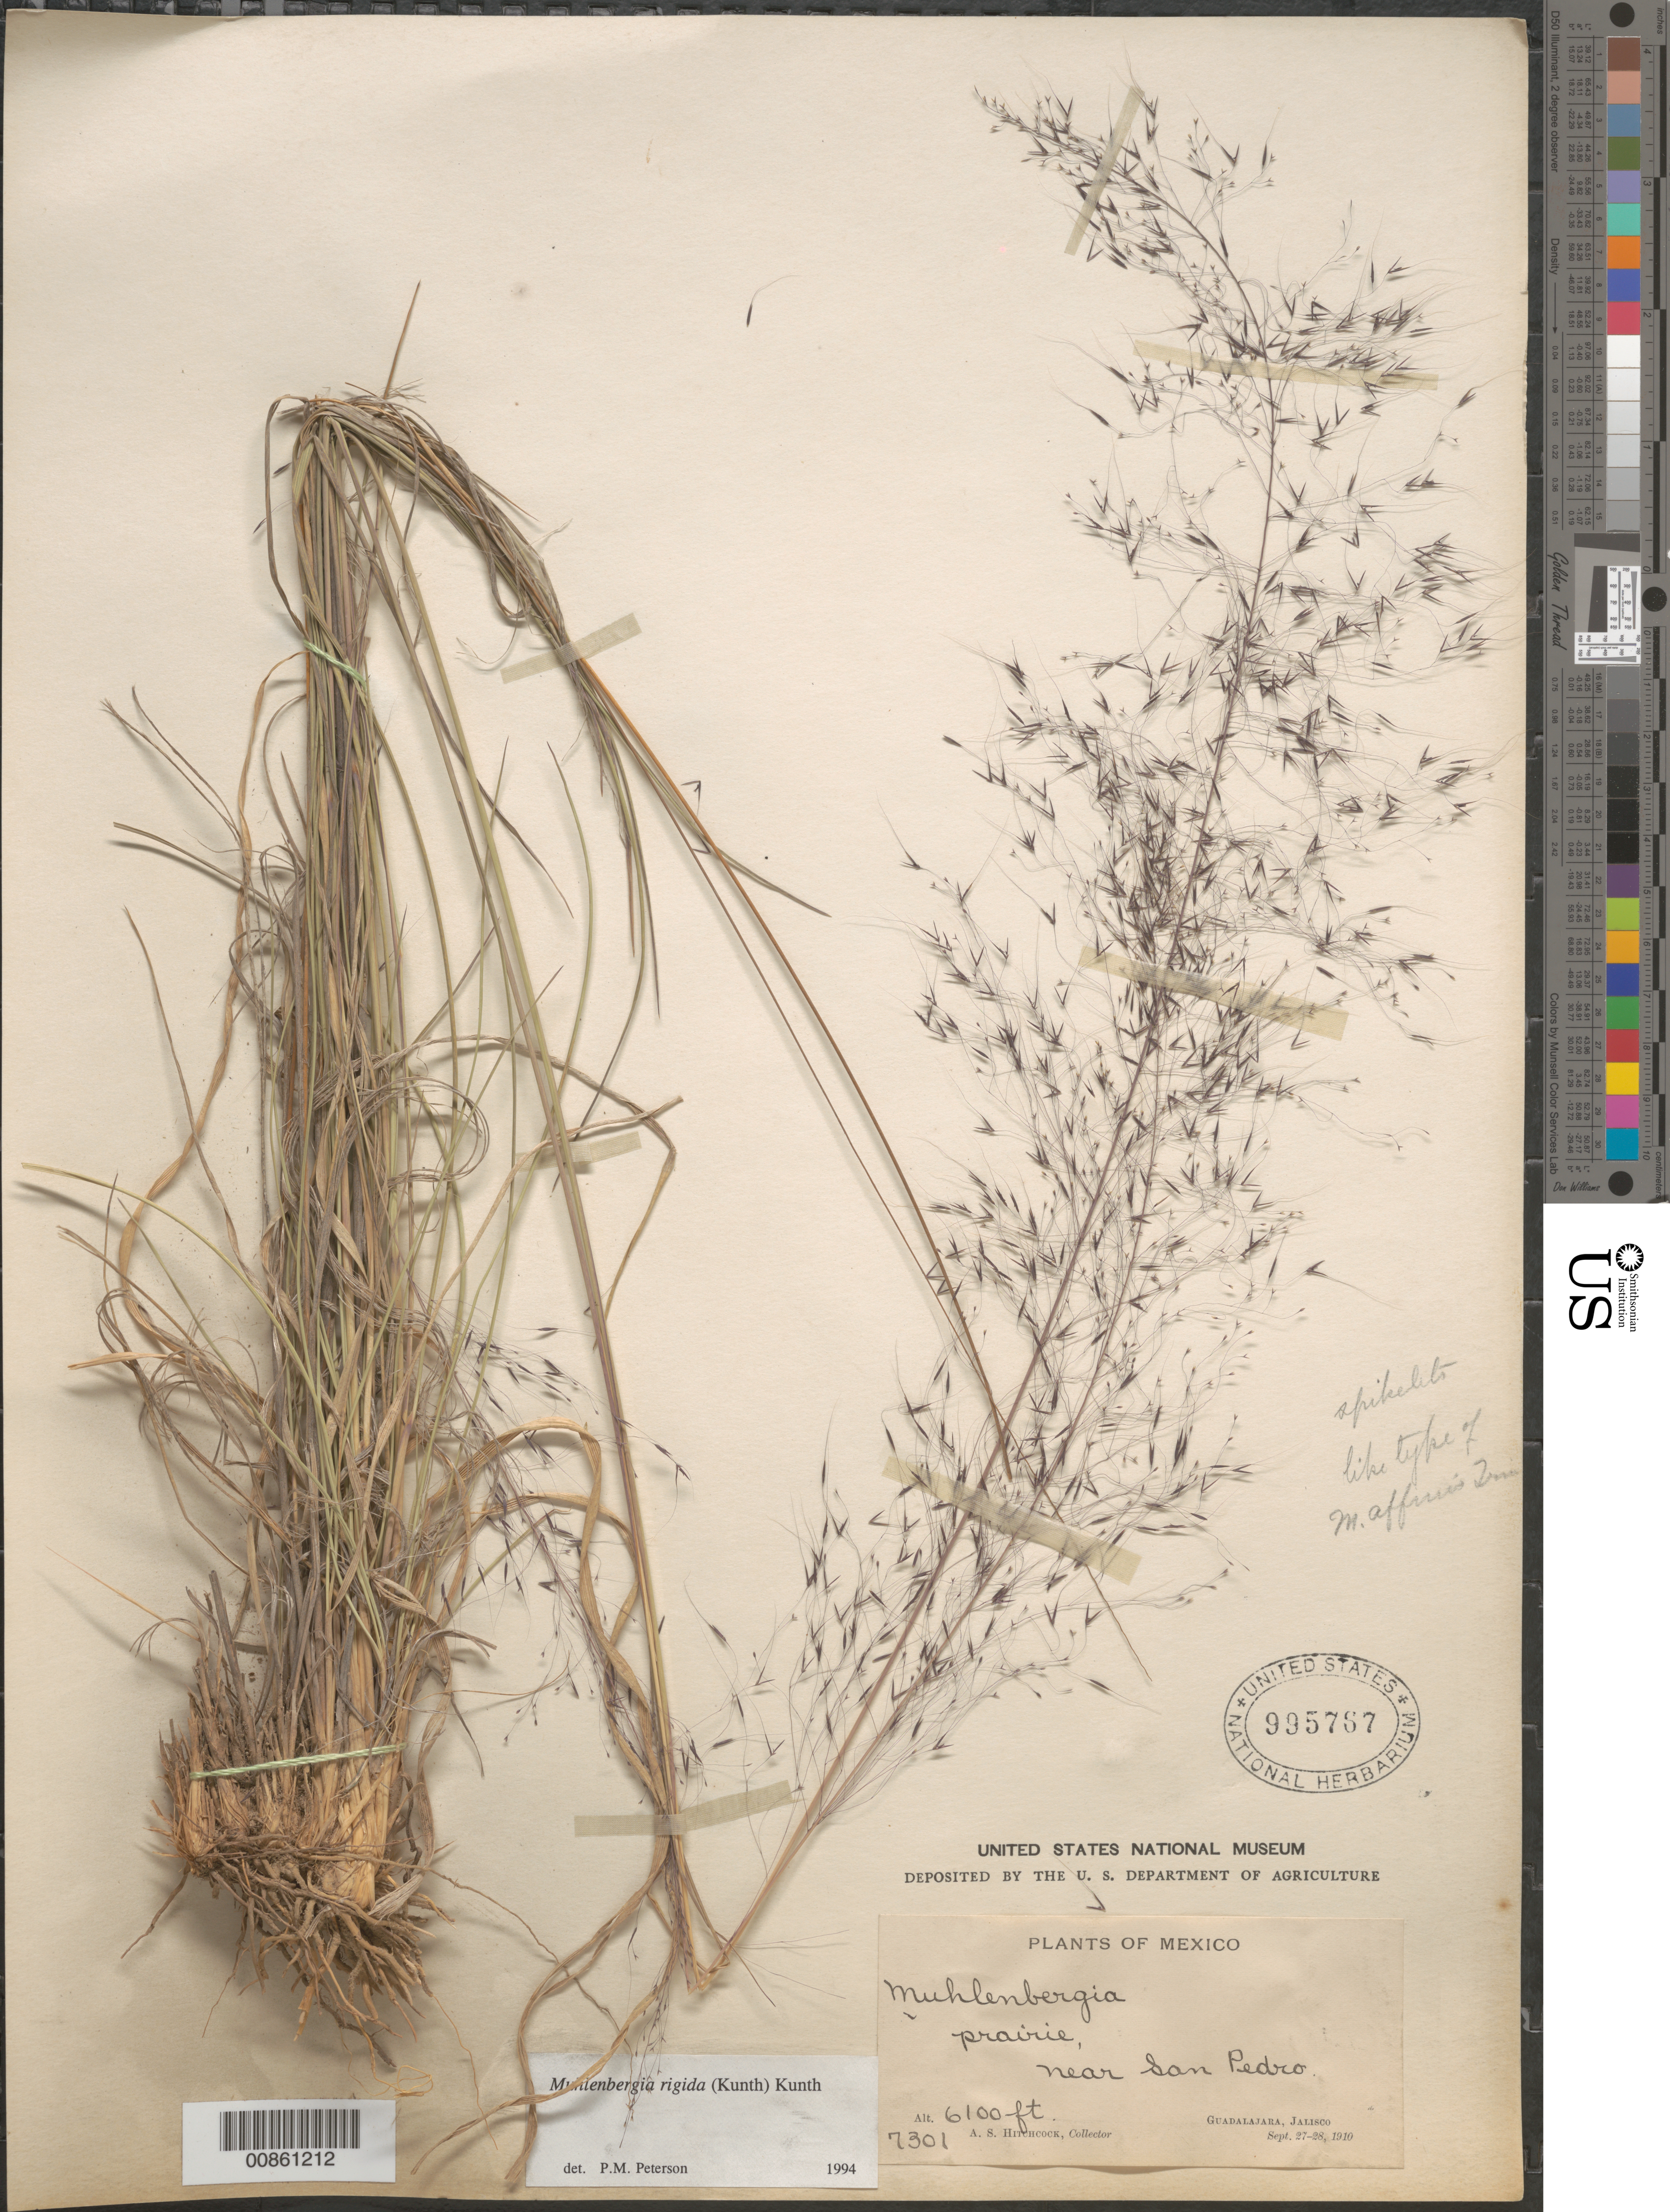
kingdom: Plantae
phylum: Tracheophyta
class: Liliopsida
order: Poales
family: Poaceae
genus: Muhlenbergia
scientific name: Muhlenbergia rigida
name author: (Kunth) Kunth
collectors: A. S. Hitchcock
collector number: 7301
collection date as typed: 27 Sep 1910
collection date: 1910-09-27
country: Mexico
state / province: Jalisco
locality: Near San Pedro, Guadalajara, Jal.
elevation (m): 1859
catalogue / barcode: US 995767